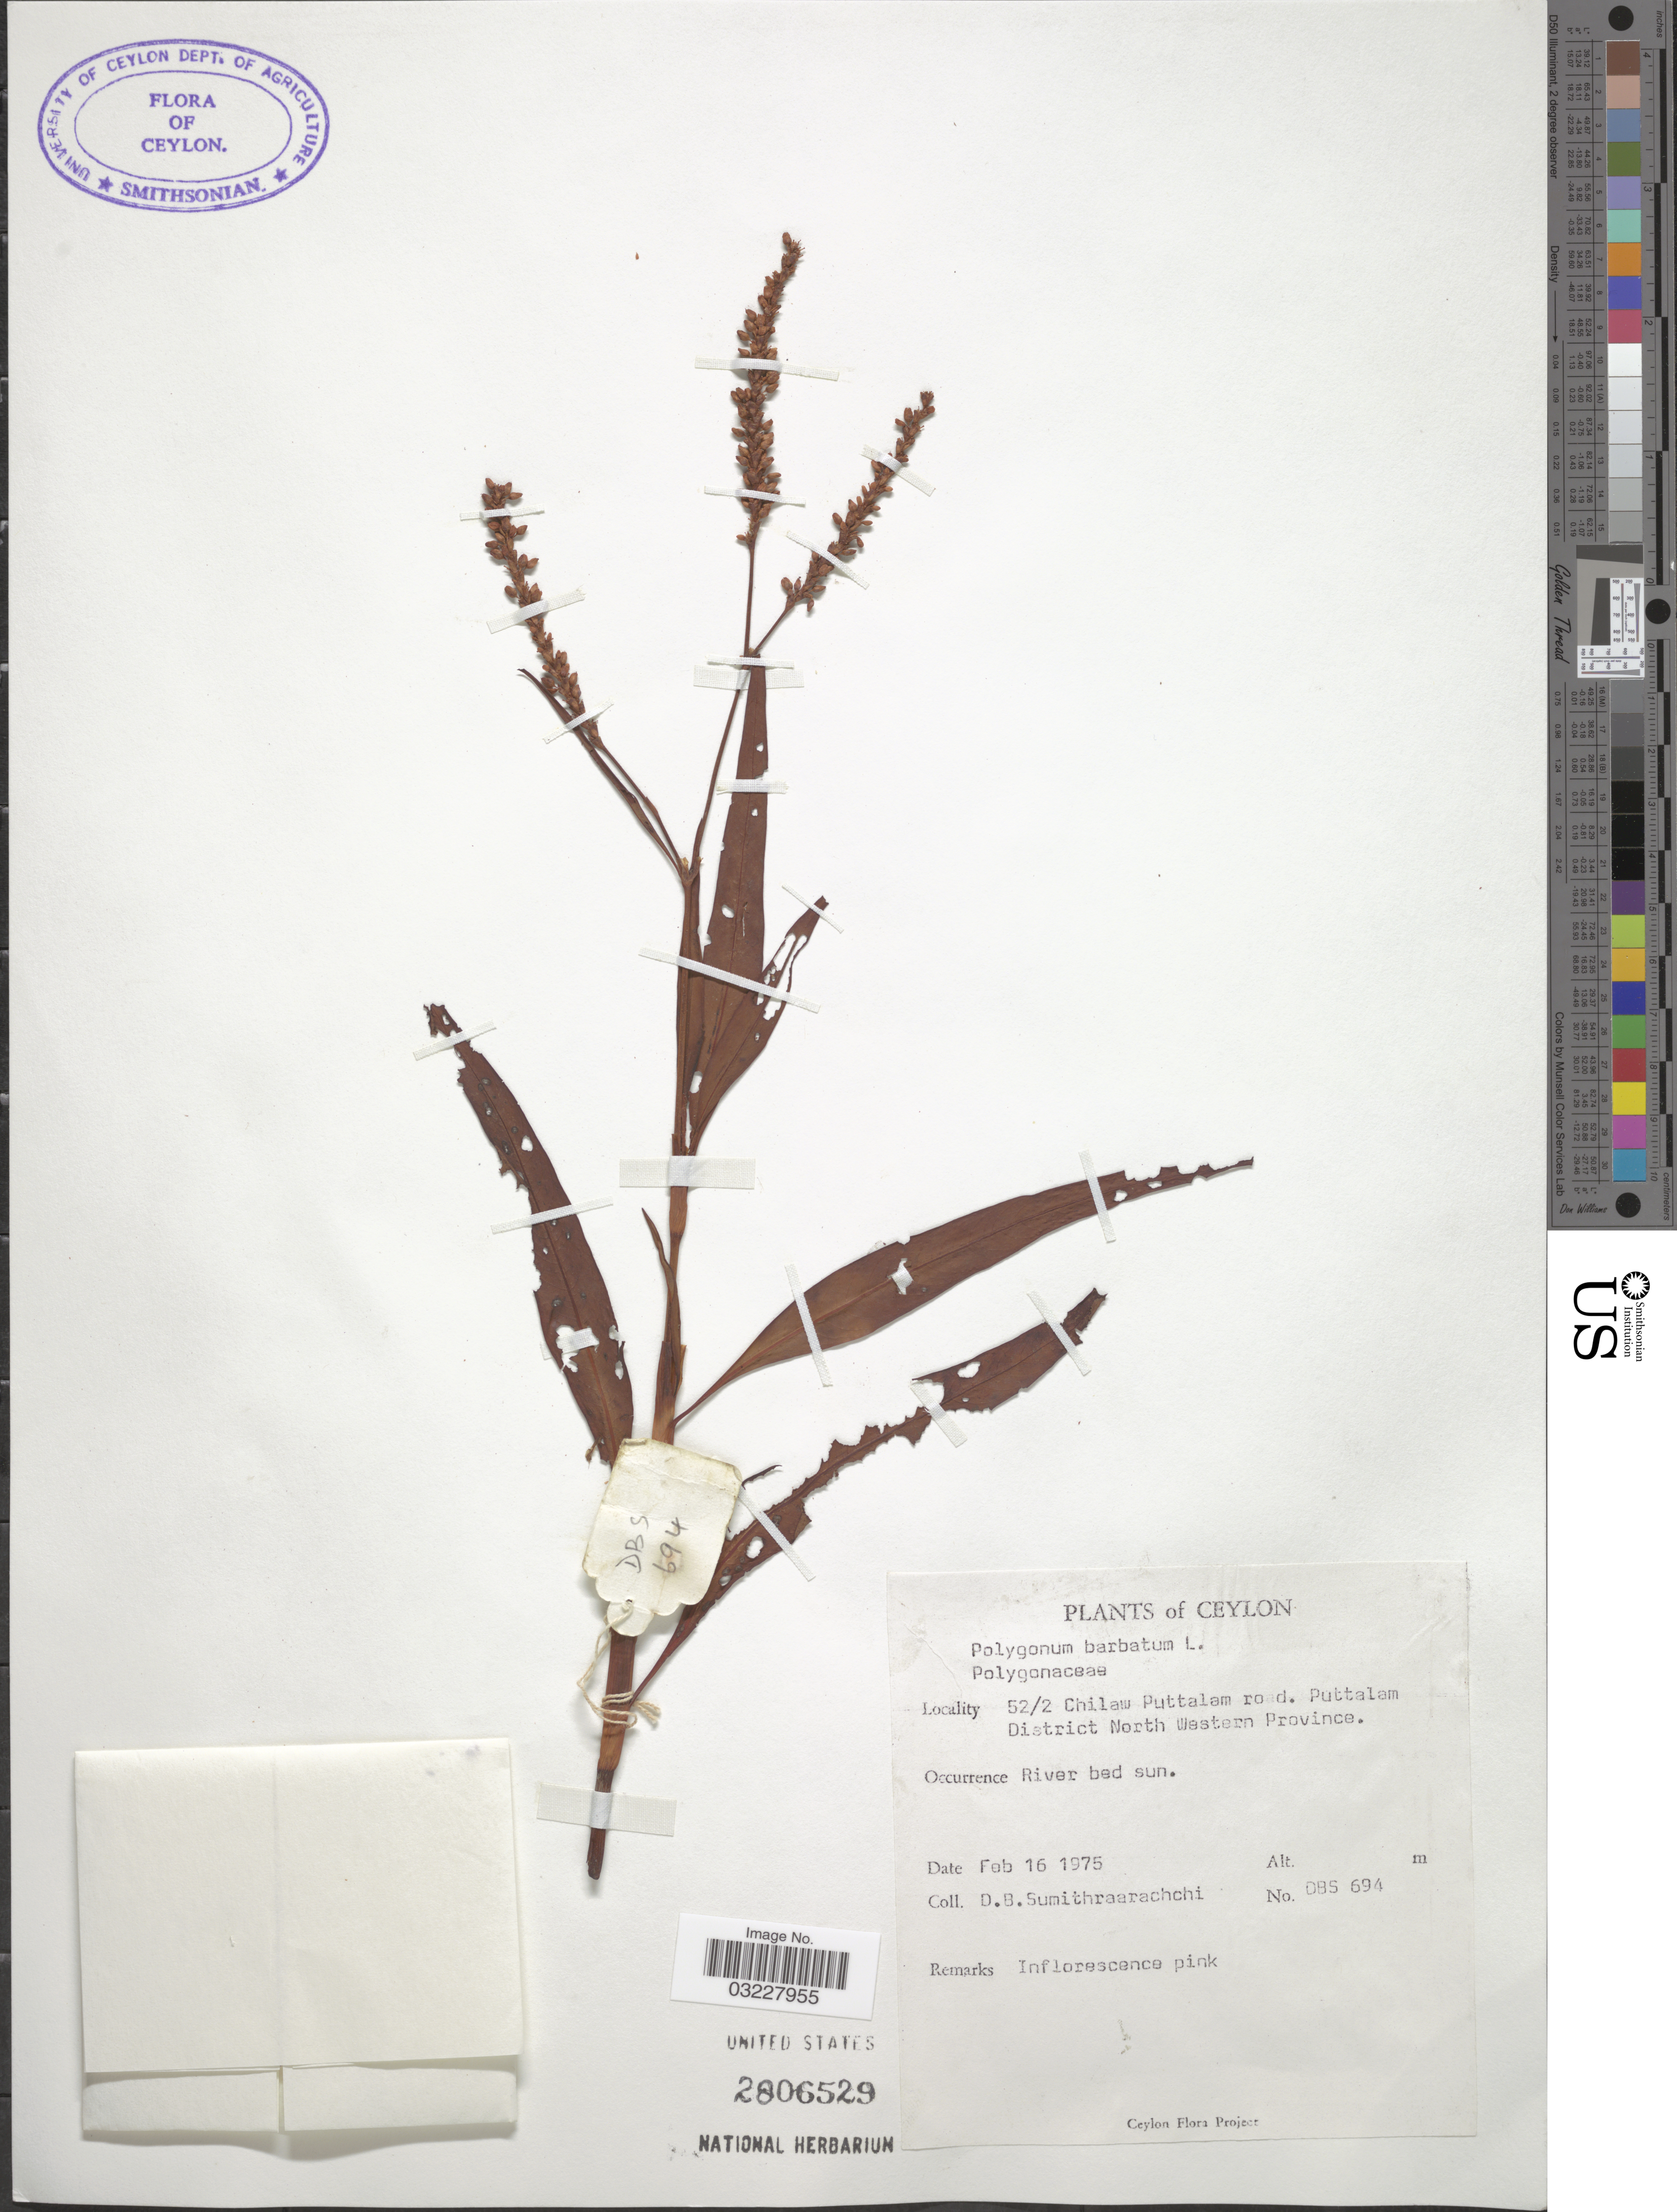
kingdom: Plantae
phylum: Tracheophyta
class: Magnoliopsida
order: Caryophyllales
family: Polygonaceae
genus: Polygonum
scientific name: Polygonum barbatum var. barbatum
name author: L.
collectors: D. B. Sumithraarachchi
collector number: DBS694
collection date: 1975-02-16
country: Sri Lanka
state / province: North Western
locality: Ceylon. 52/2 Chilaw Puttalam road. Puttalam District.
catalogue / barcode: US 2806529